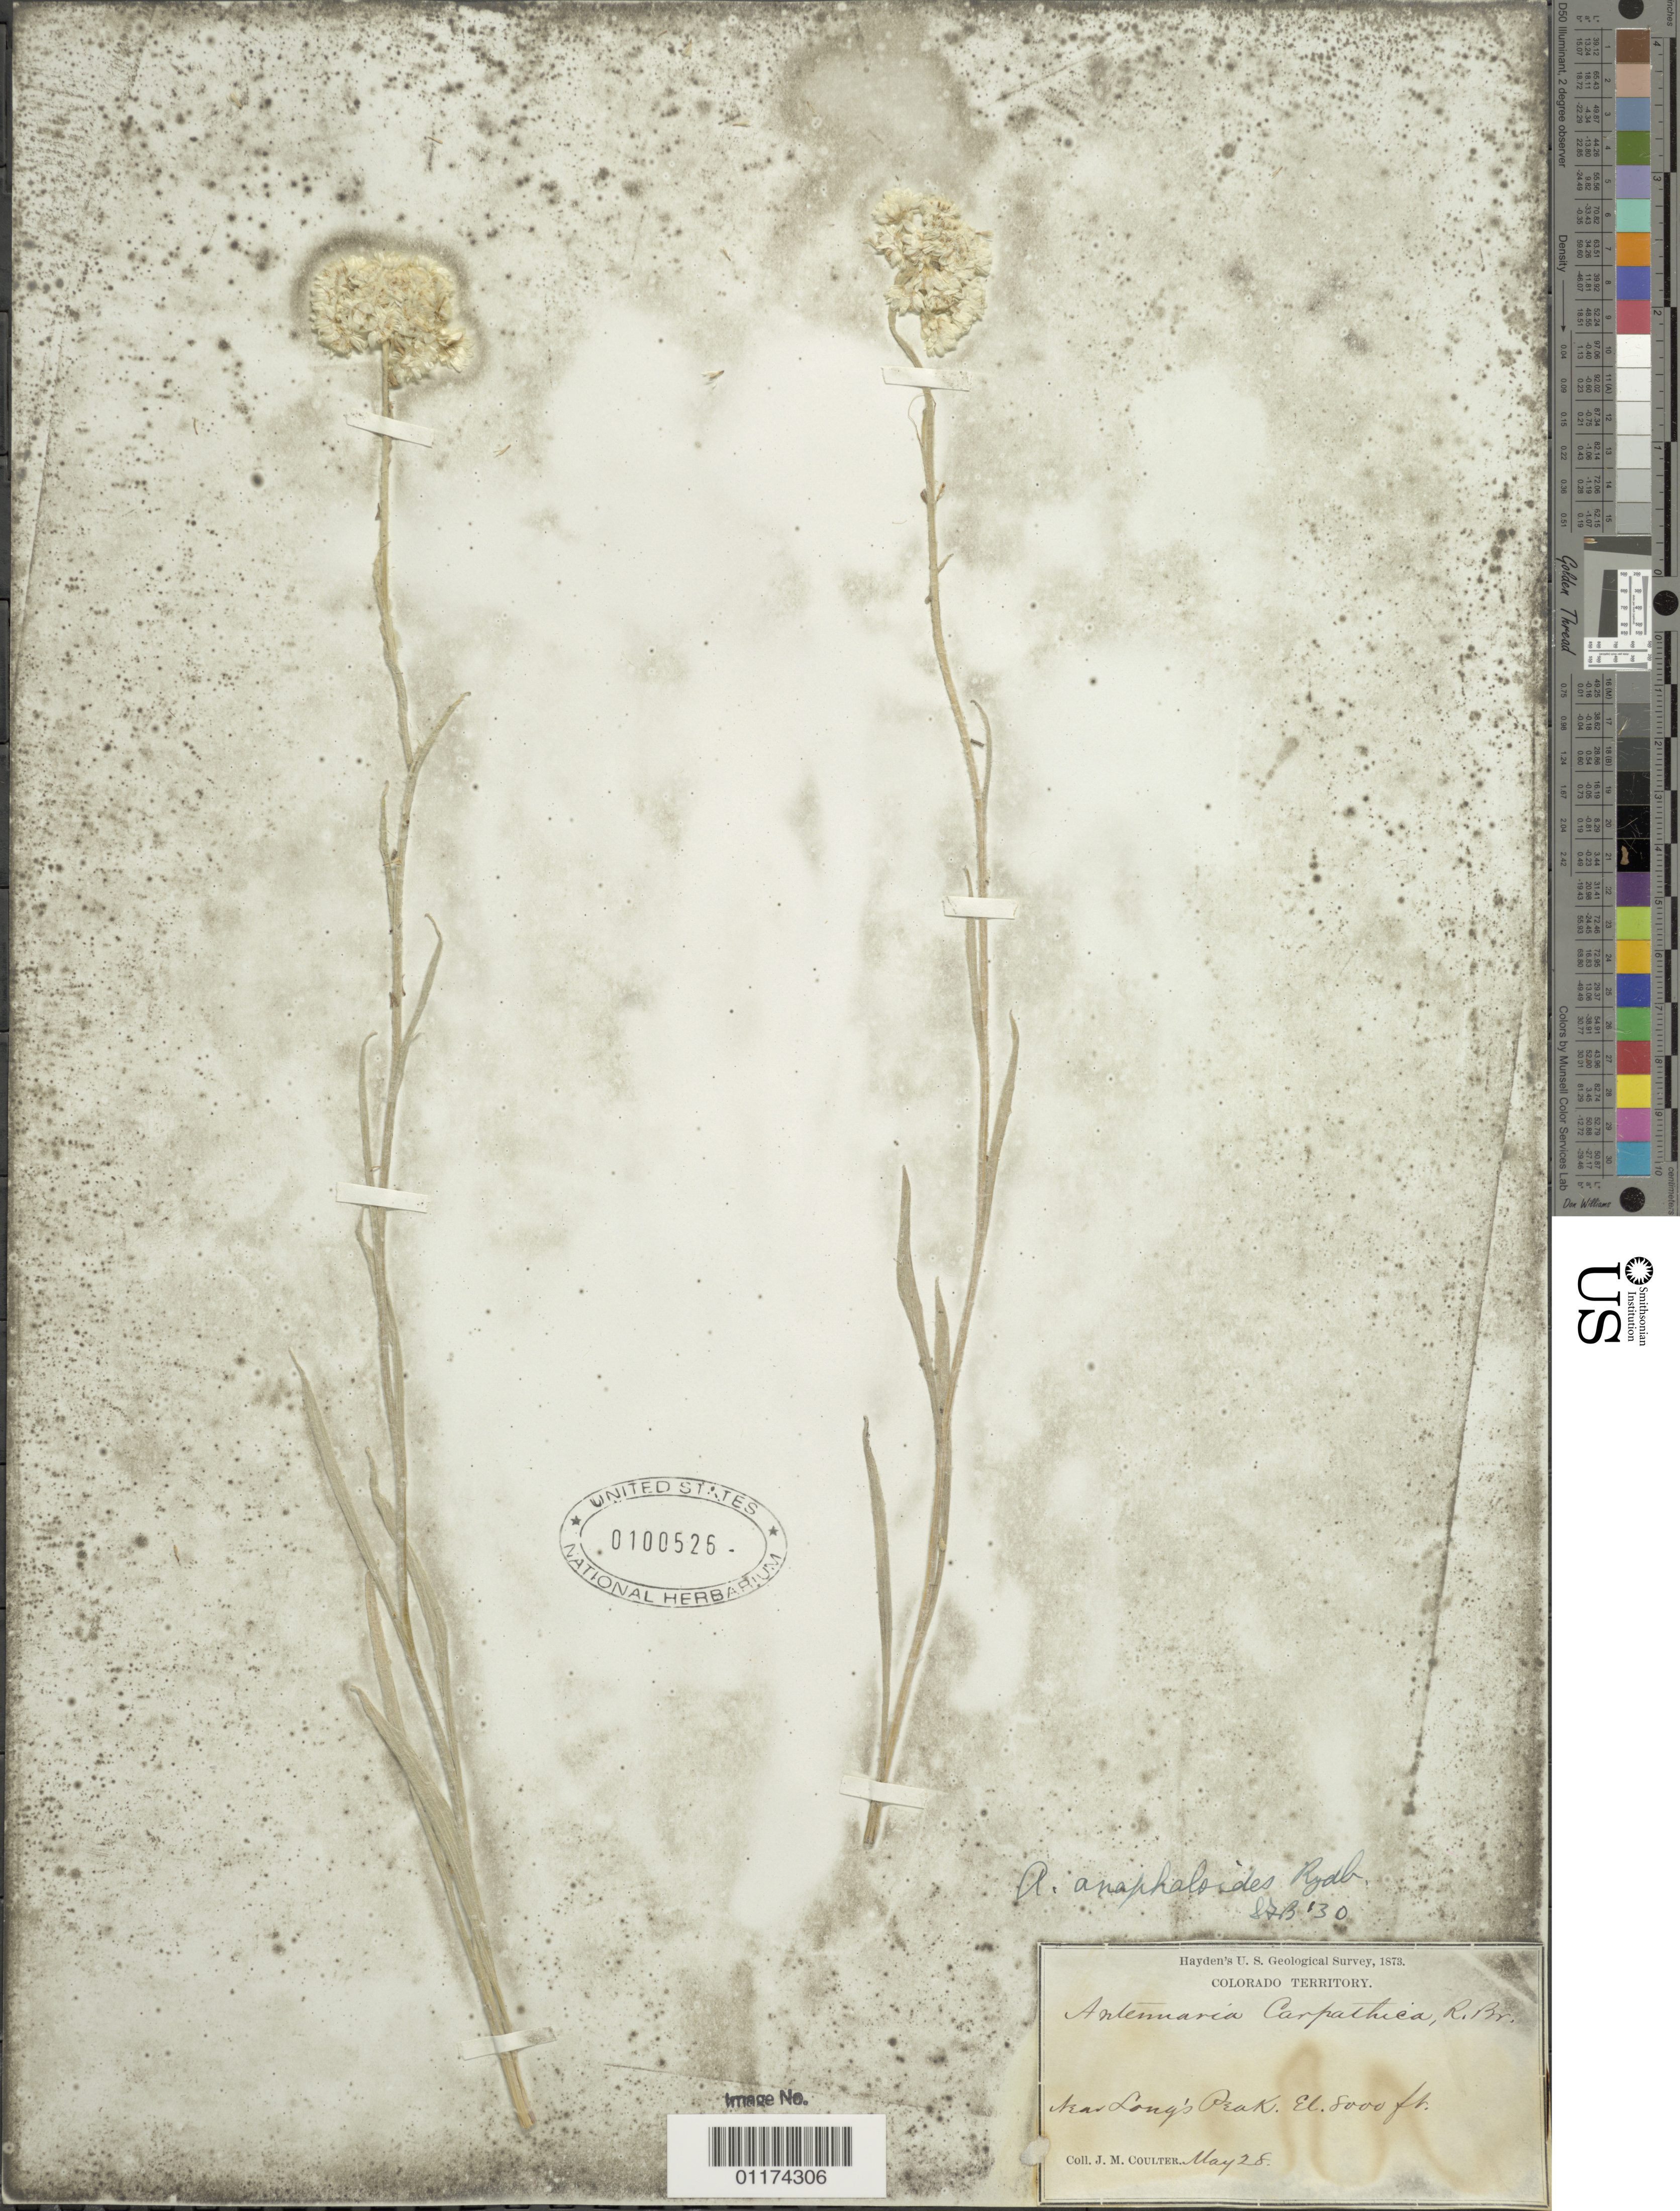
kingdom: Plantae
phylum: Tracheophyta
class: Magnoliopsida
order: Asterales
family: Asteraceae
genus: Antennaria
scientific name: Antennaria anaphaloides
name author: Rydb.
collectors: J. M. Coulter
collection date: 1873-05-28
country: United States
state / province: Colorado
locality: near Long's Peak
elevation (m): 2438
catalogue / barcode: US 100526